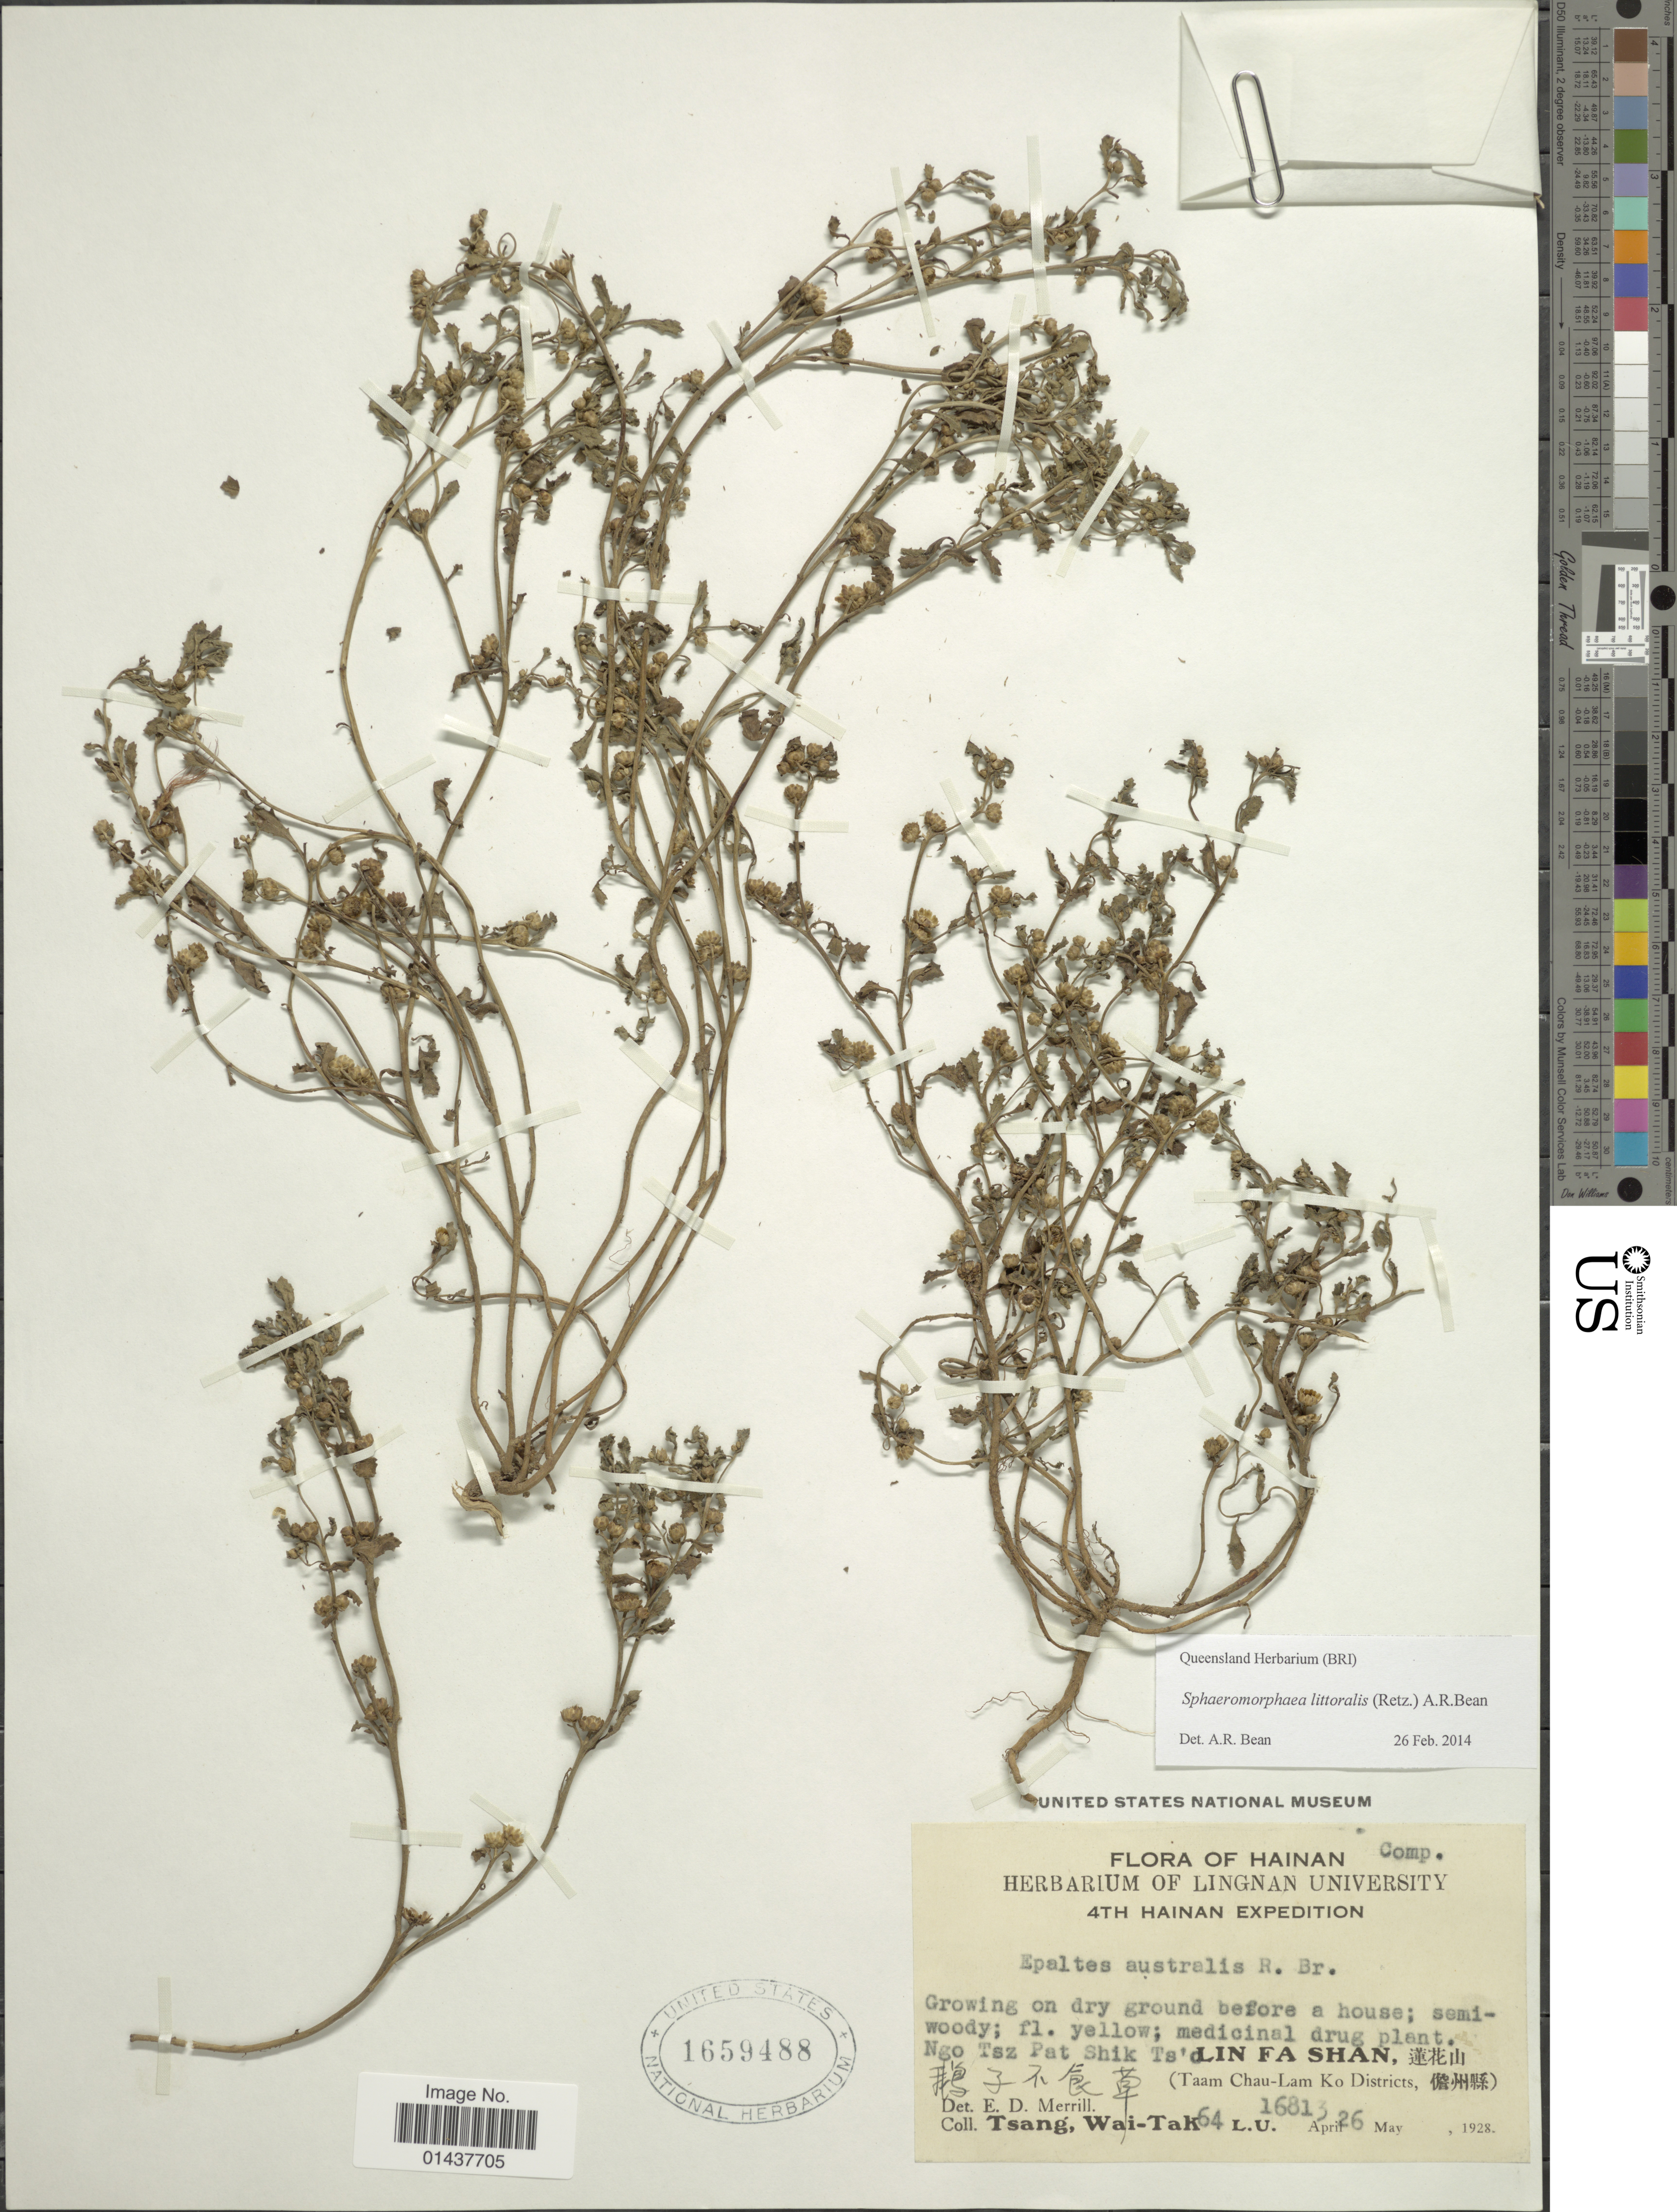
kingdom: Plantae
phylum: Tracheophyta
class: Magnoliopsida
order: Asterales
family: Asteraceae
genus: Sphaeromorphaea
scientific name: Sphaeromorphaea littoralis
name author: (Retz.) A.R. Bean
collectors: W. T. Tsang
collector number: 64 L.U. 16813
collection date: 1928-05-26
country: China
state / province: Hainan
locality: Pat Shik Ts'o Lin Fa Shan, (Taam Chau-Lam Ko Districts,)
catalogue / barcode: US 1659488